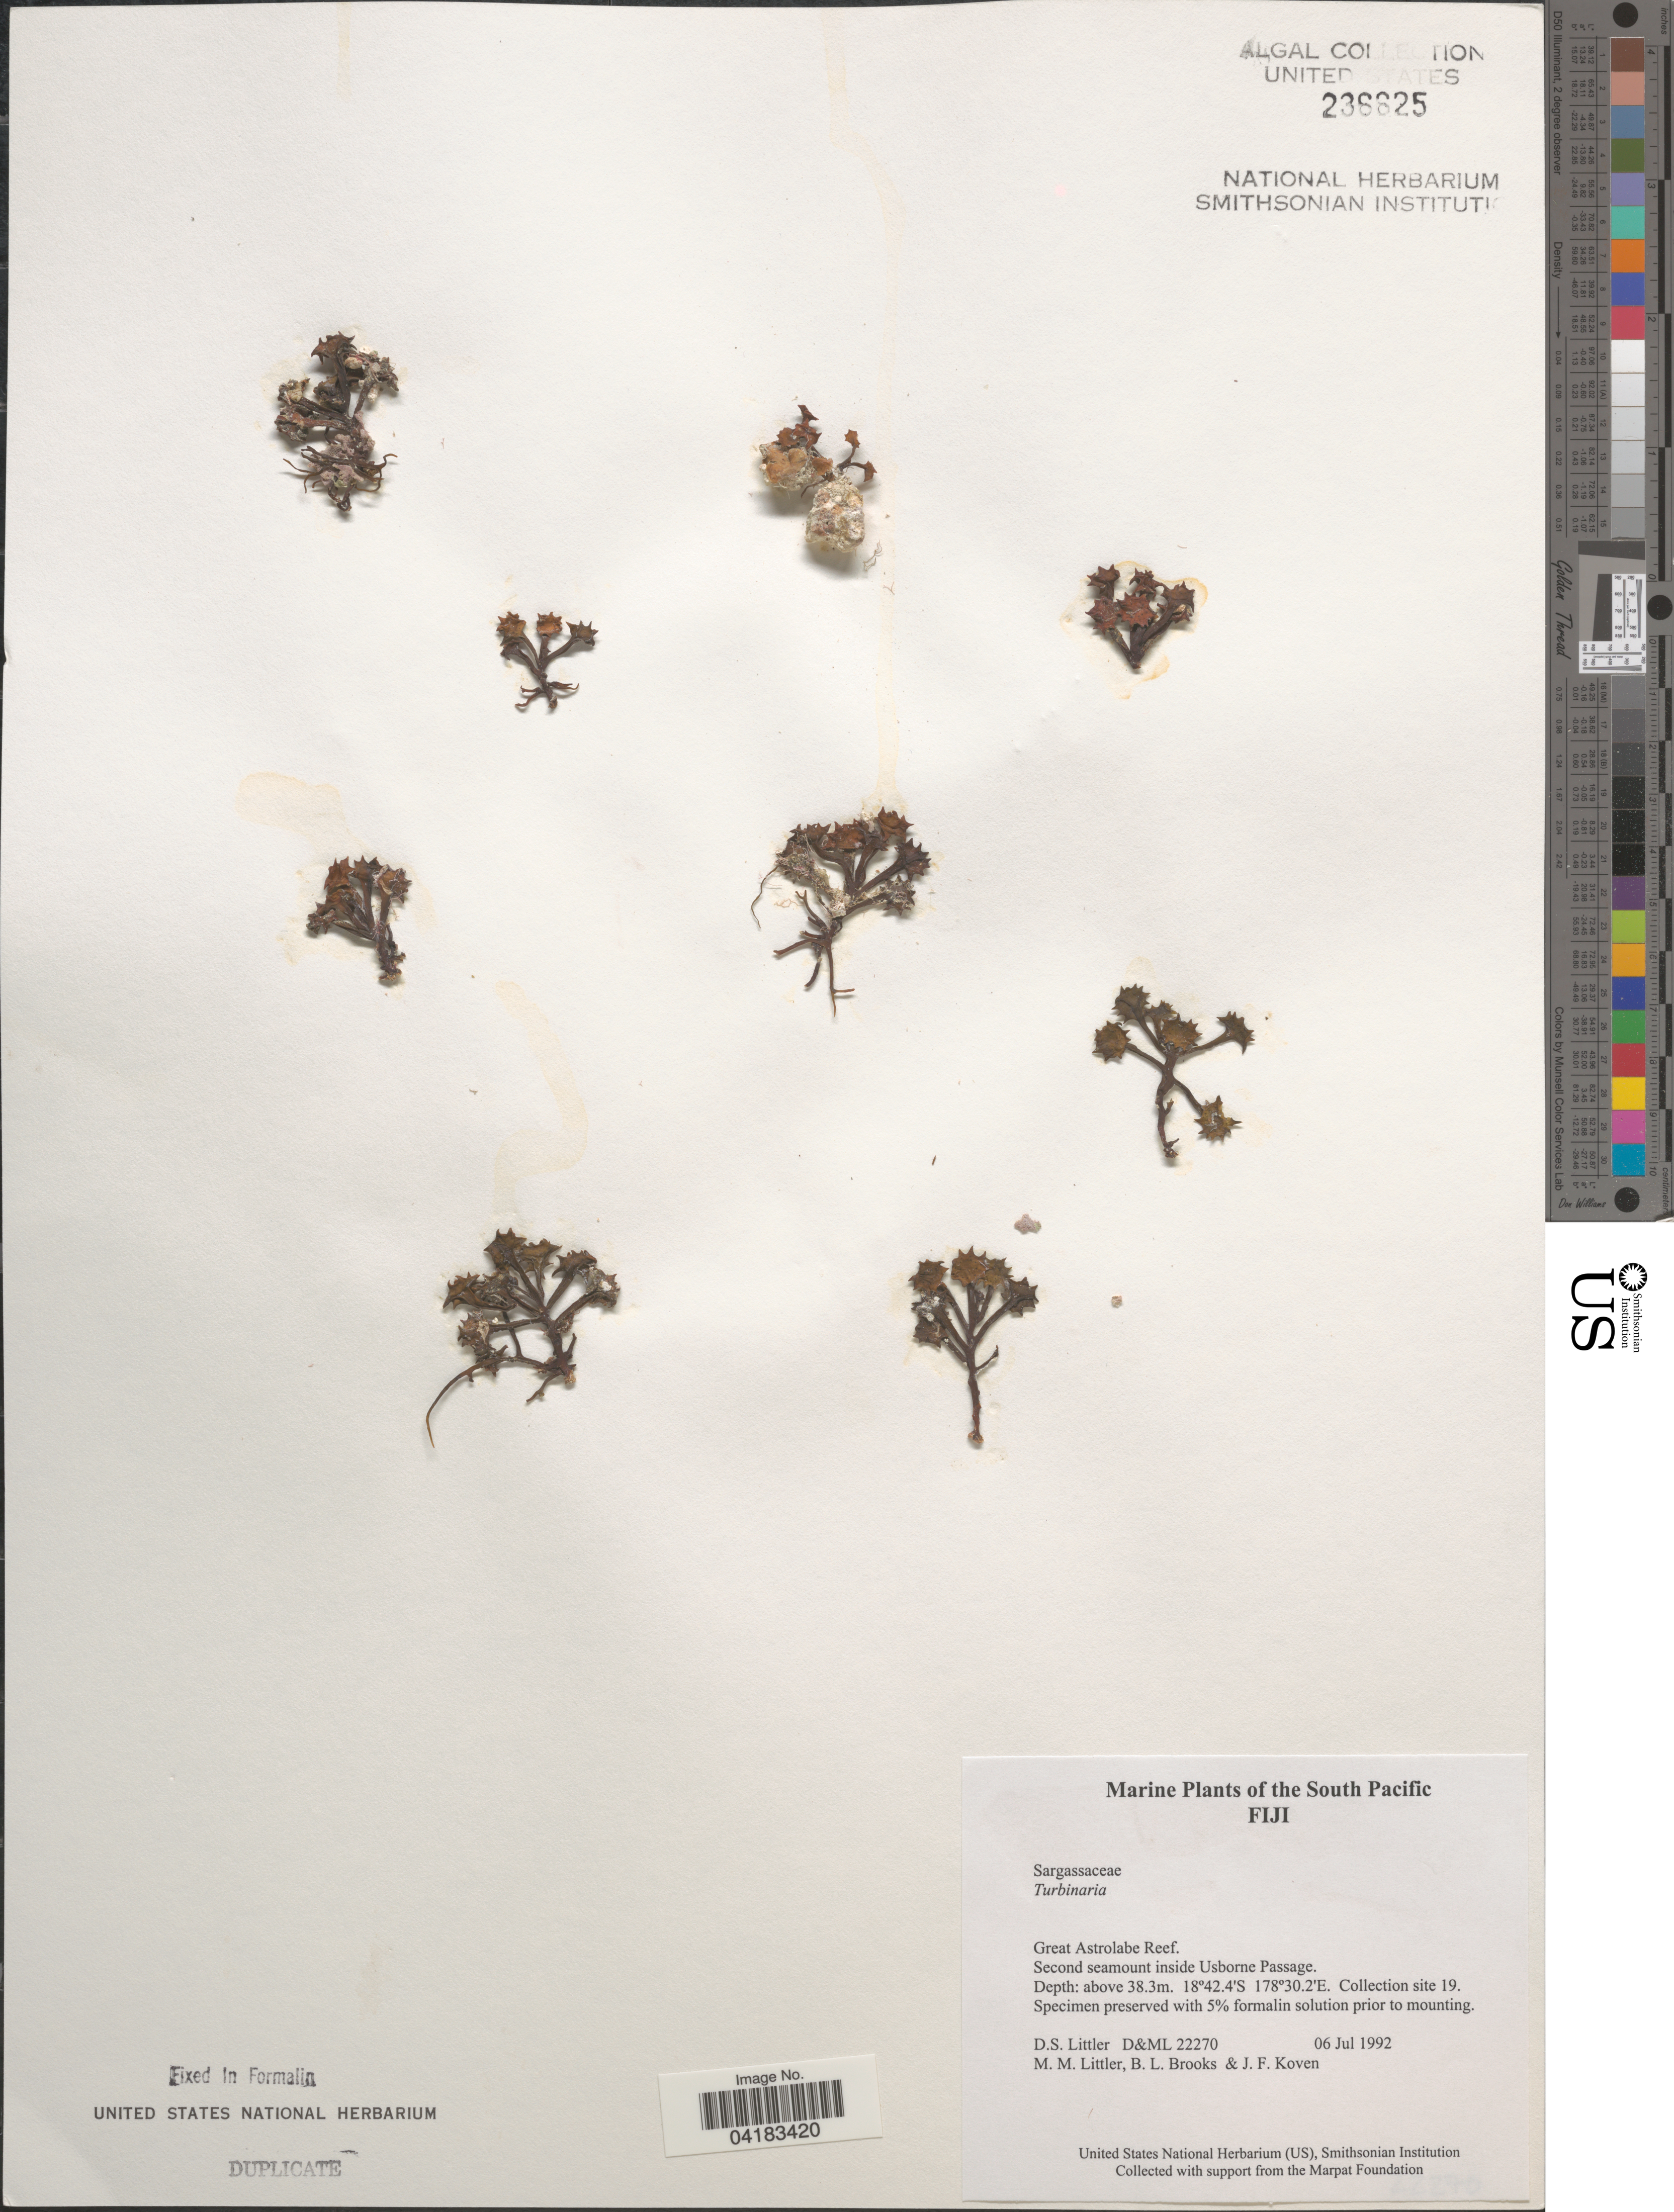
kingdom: Chromista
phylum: Ochrophyta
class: Phaeophyceae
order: Fucales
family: Sargassaceae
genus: Turbinaria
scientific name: Turbinaria sp.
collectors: D. S. Littler, B. Brooks & J. Koven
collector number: D&ML22270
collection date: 1992-07-06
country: Fiji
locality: South Pacific. Great Astrolabe Reef. Second seamount inside Usborne Passage. Collection site 19.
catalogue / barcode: US 236625